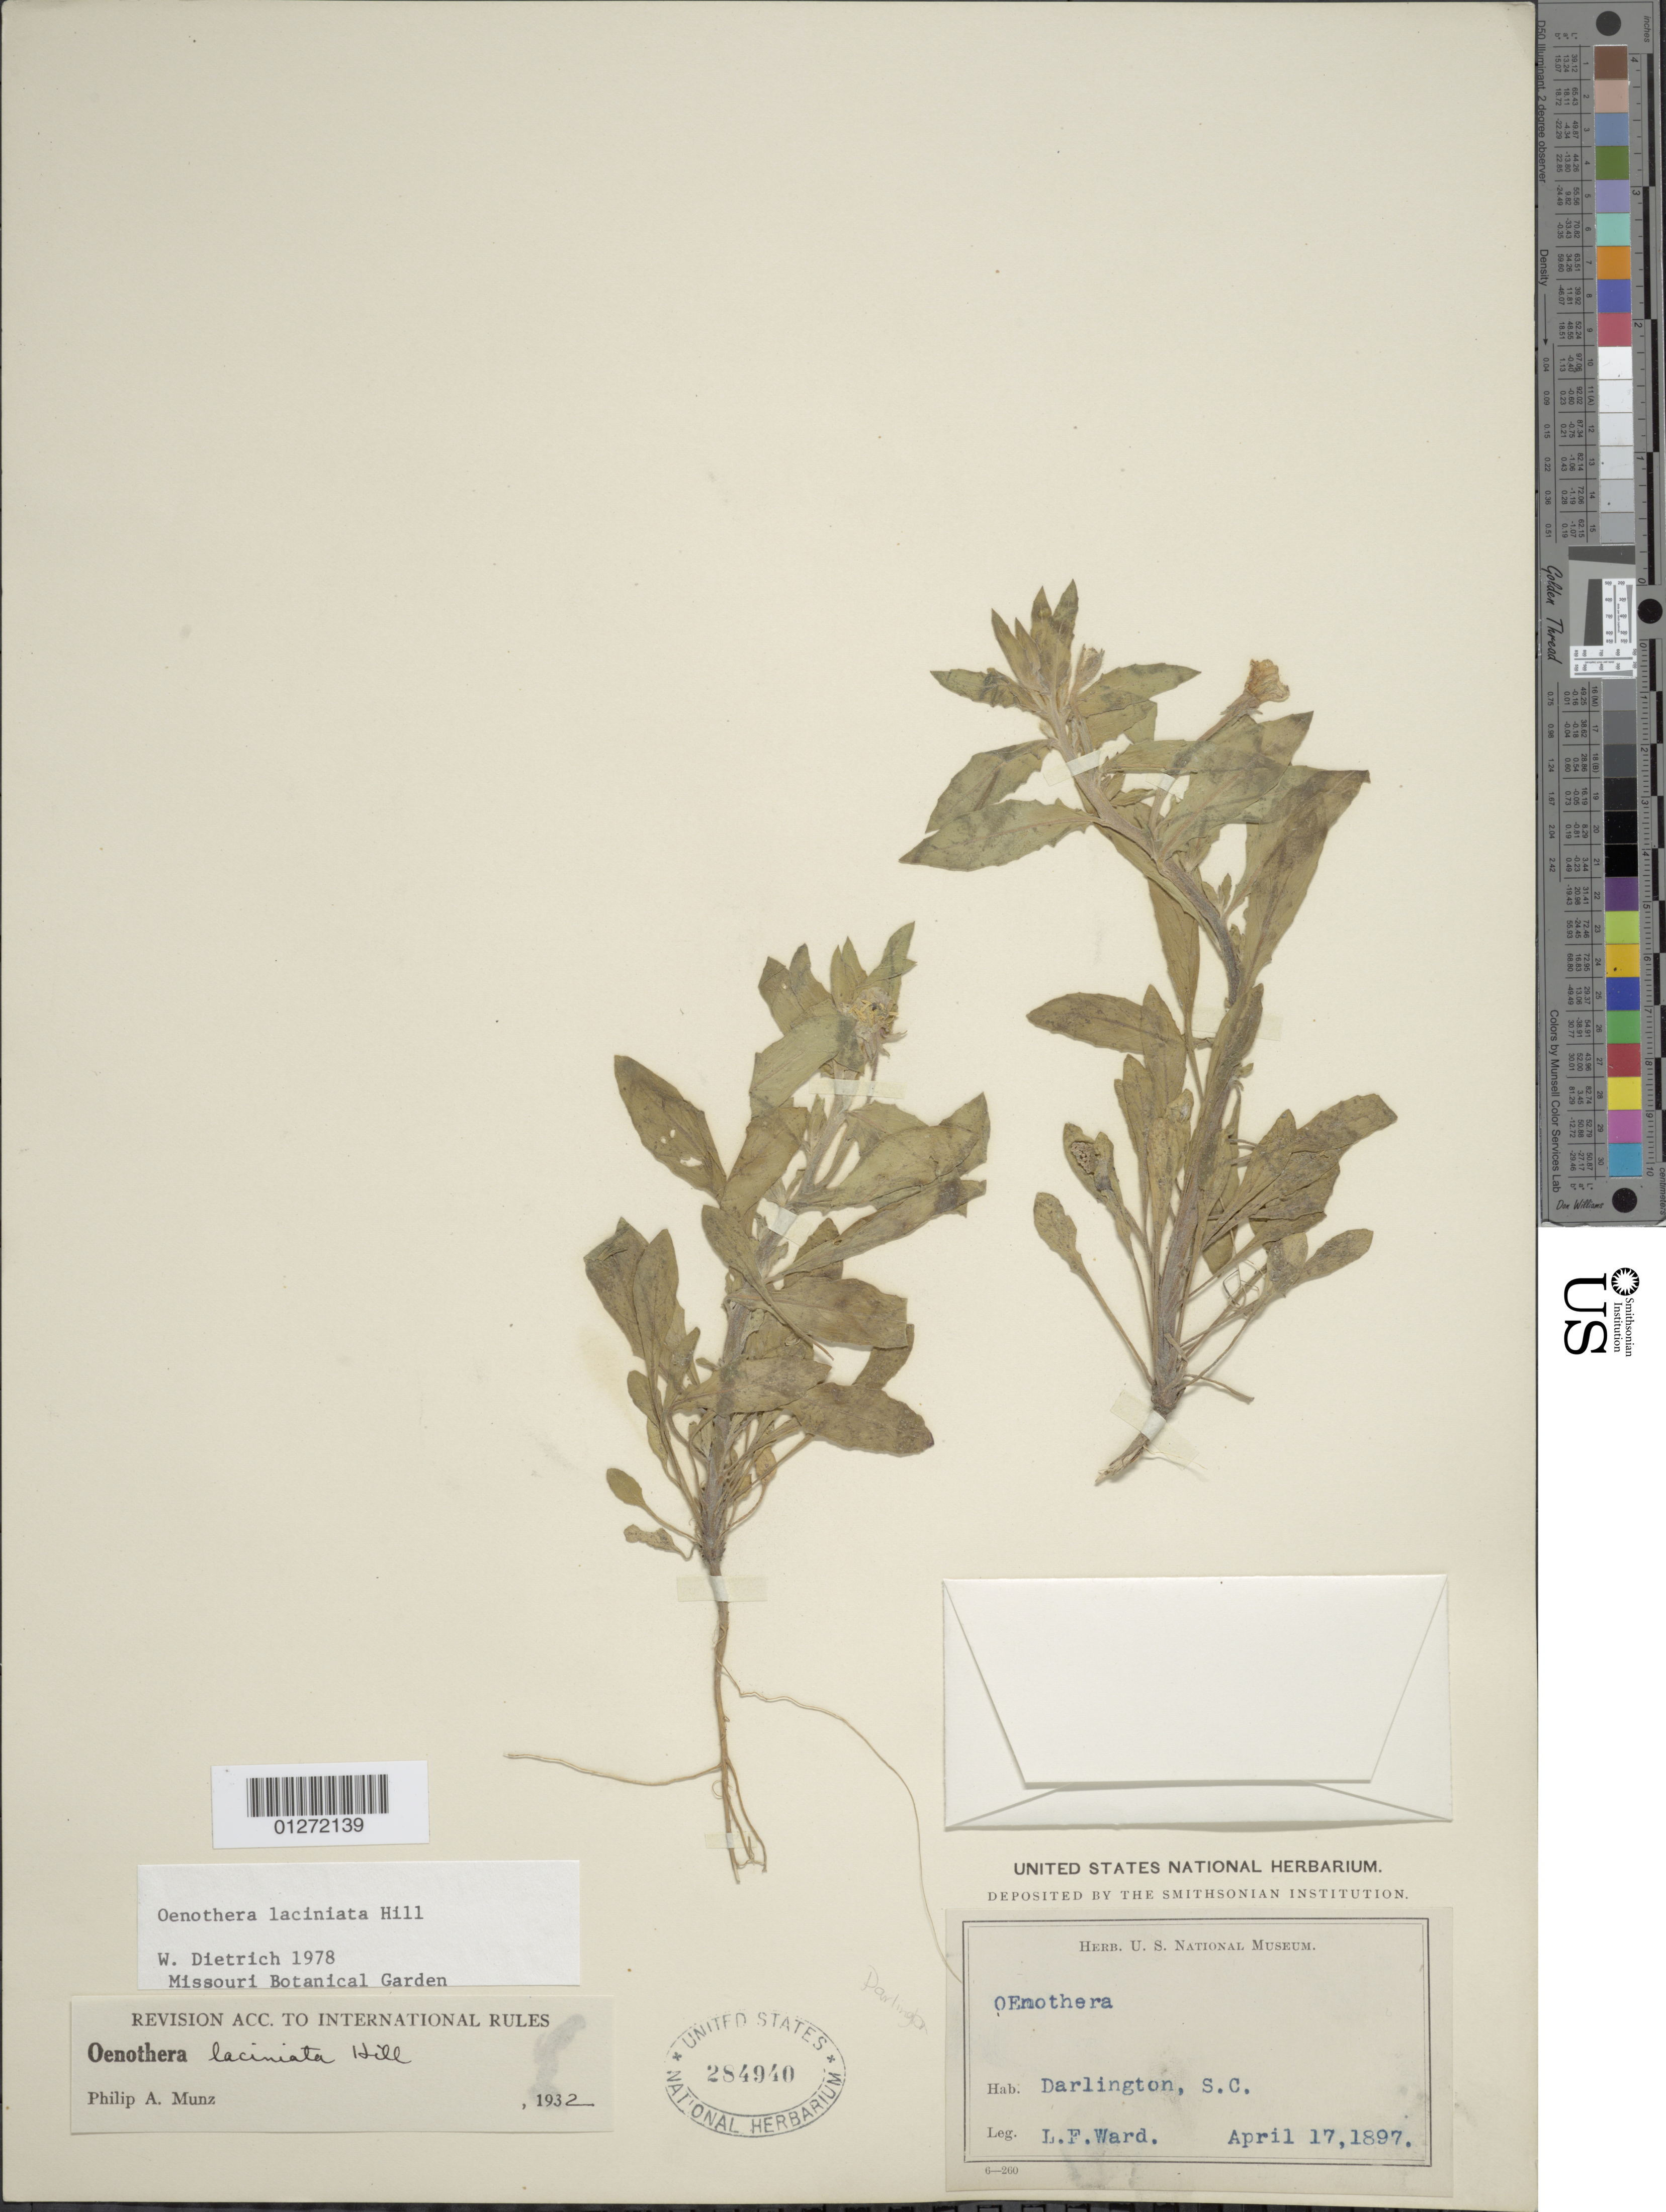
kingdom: Plantae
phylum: Tracheophyta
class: Magnoliopsida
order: Myrtales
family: Onagraceae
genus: Oenothera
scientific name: Oenothera laciniata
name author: Hill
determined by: Dietrich, W.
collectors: L. F. Ward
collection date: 1897-04-17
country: United States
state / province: South Carolina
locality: Darlington.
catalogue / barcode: US 284940